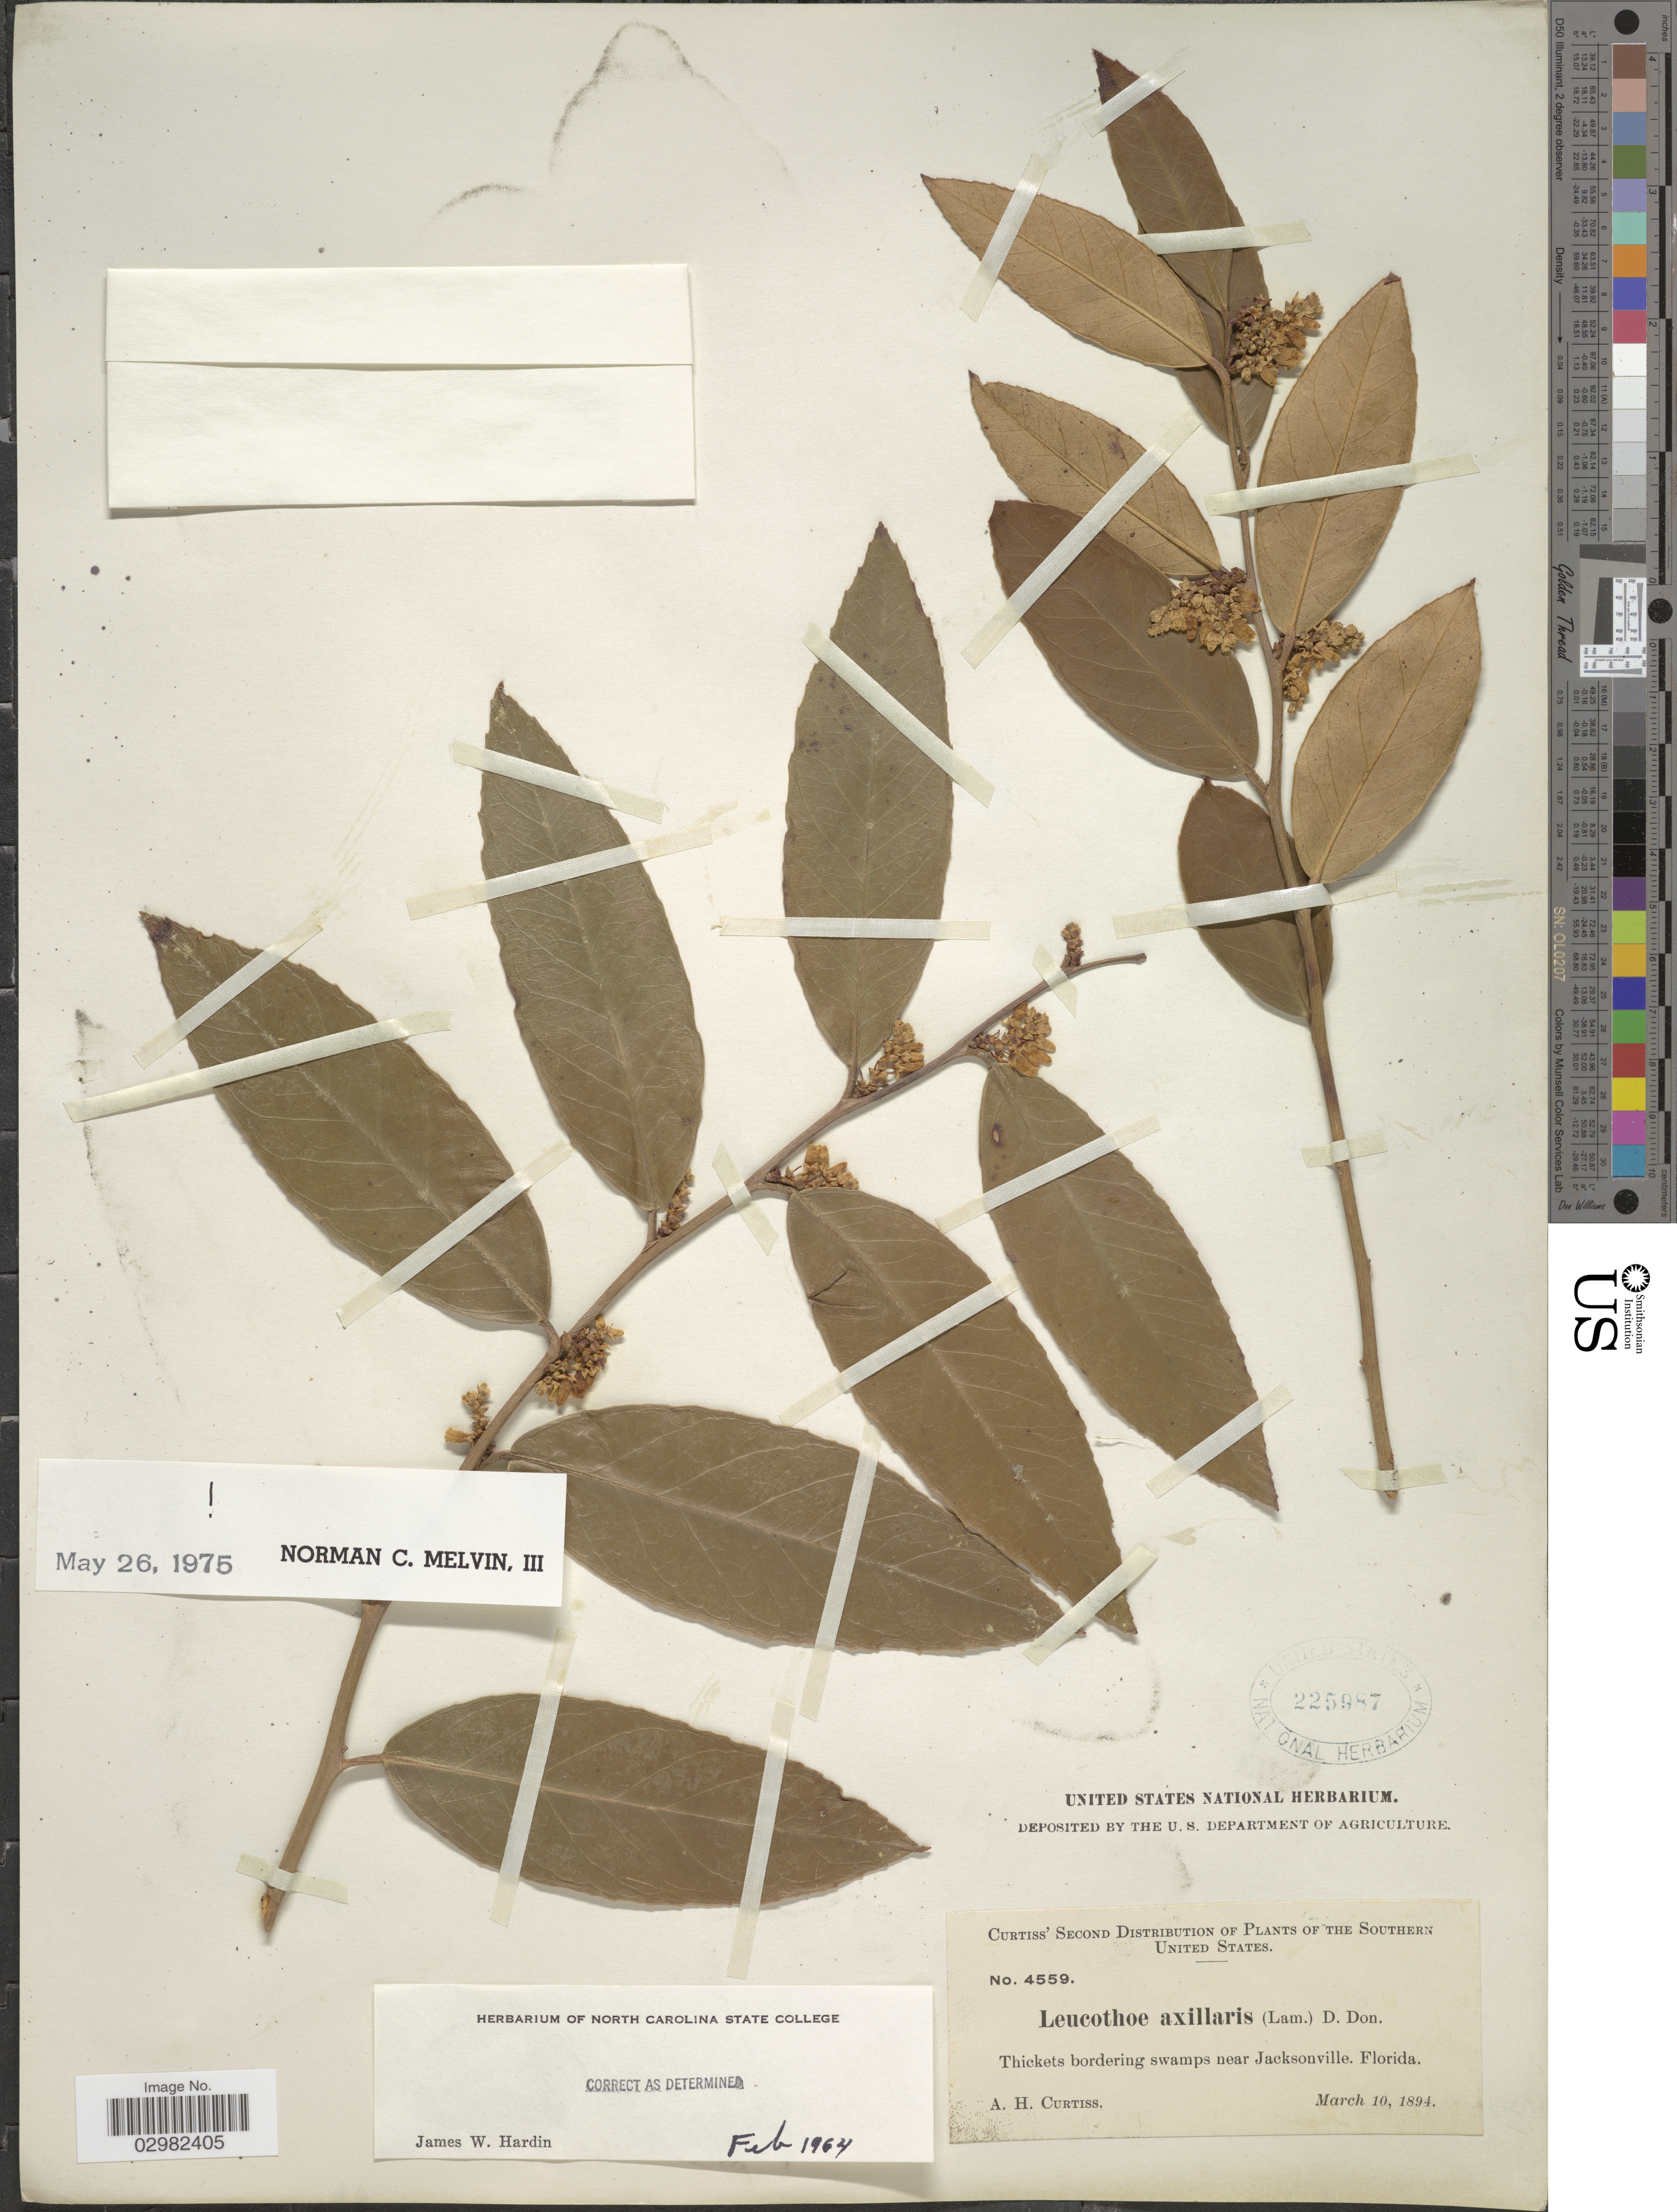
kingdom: Plantae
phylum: Tracheophyta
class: Magnoliopsida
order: Ericales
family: Ericaceae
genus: Leucothoe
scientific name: Leucothoë axillaris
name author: (Lam.) D. Don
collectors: A. H. Curtiss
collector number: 4559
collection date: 1894-03-10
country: United States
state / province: Florida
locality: Thickets bordering swamps near Jacksonville, Southern United States.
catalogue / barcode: US 225987